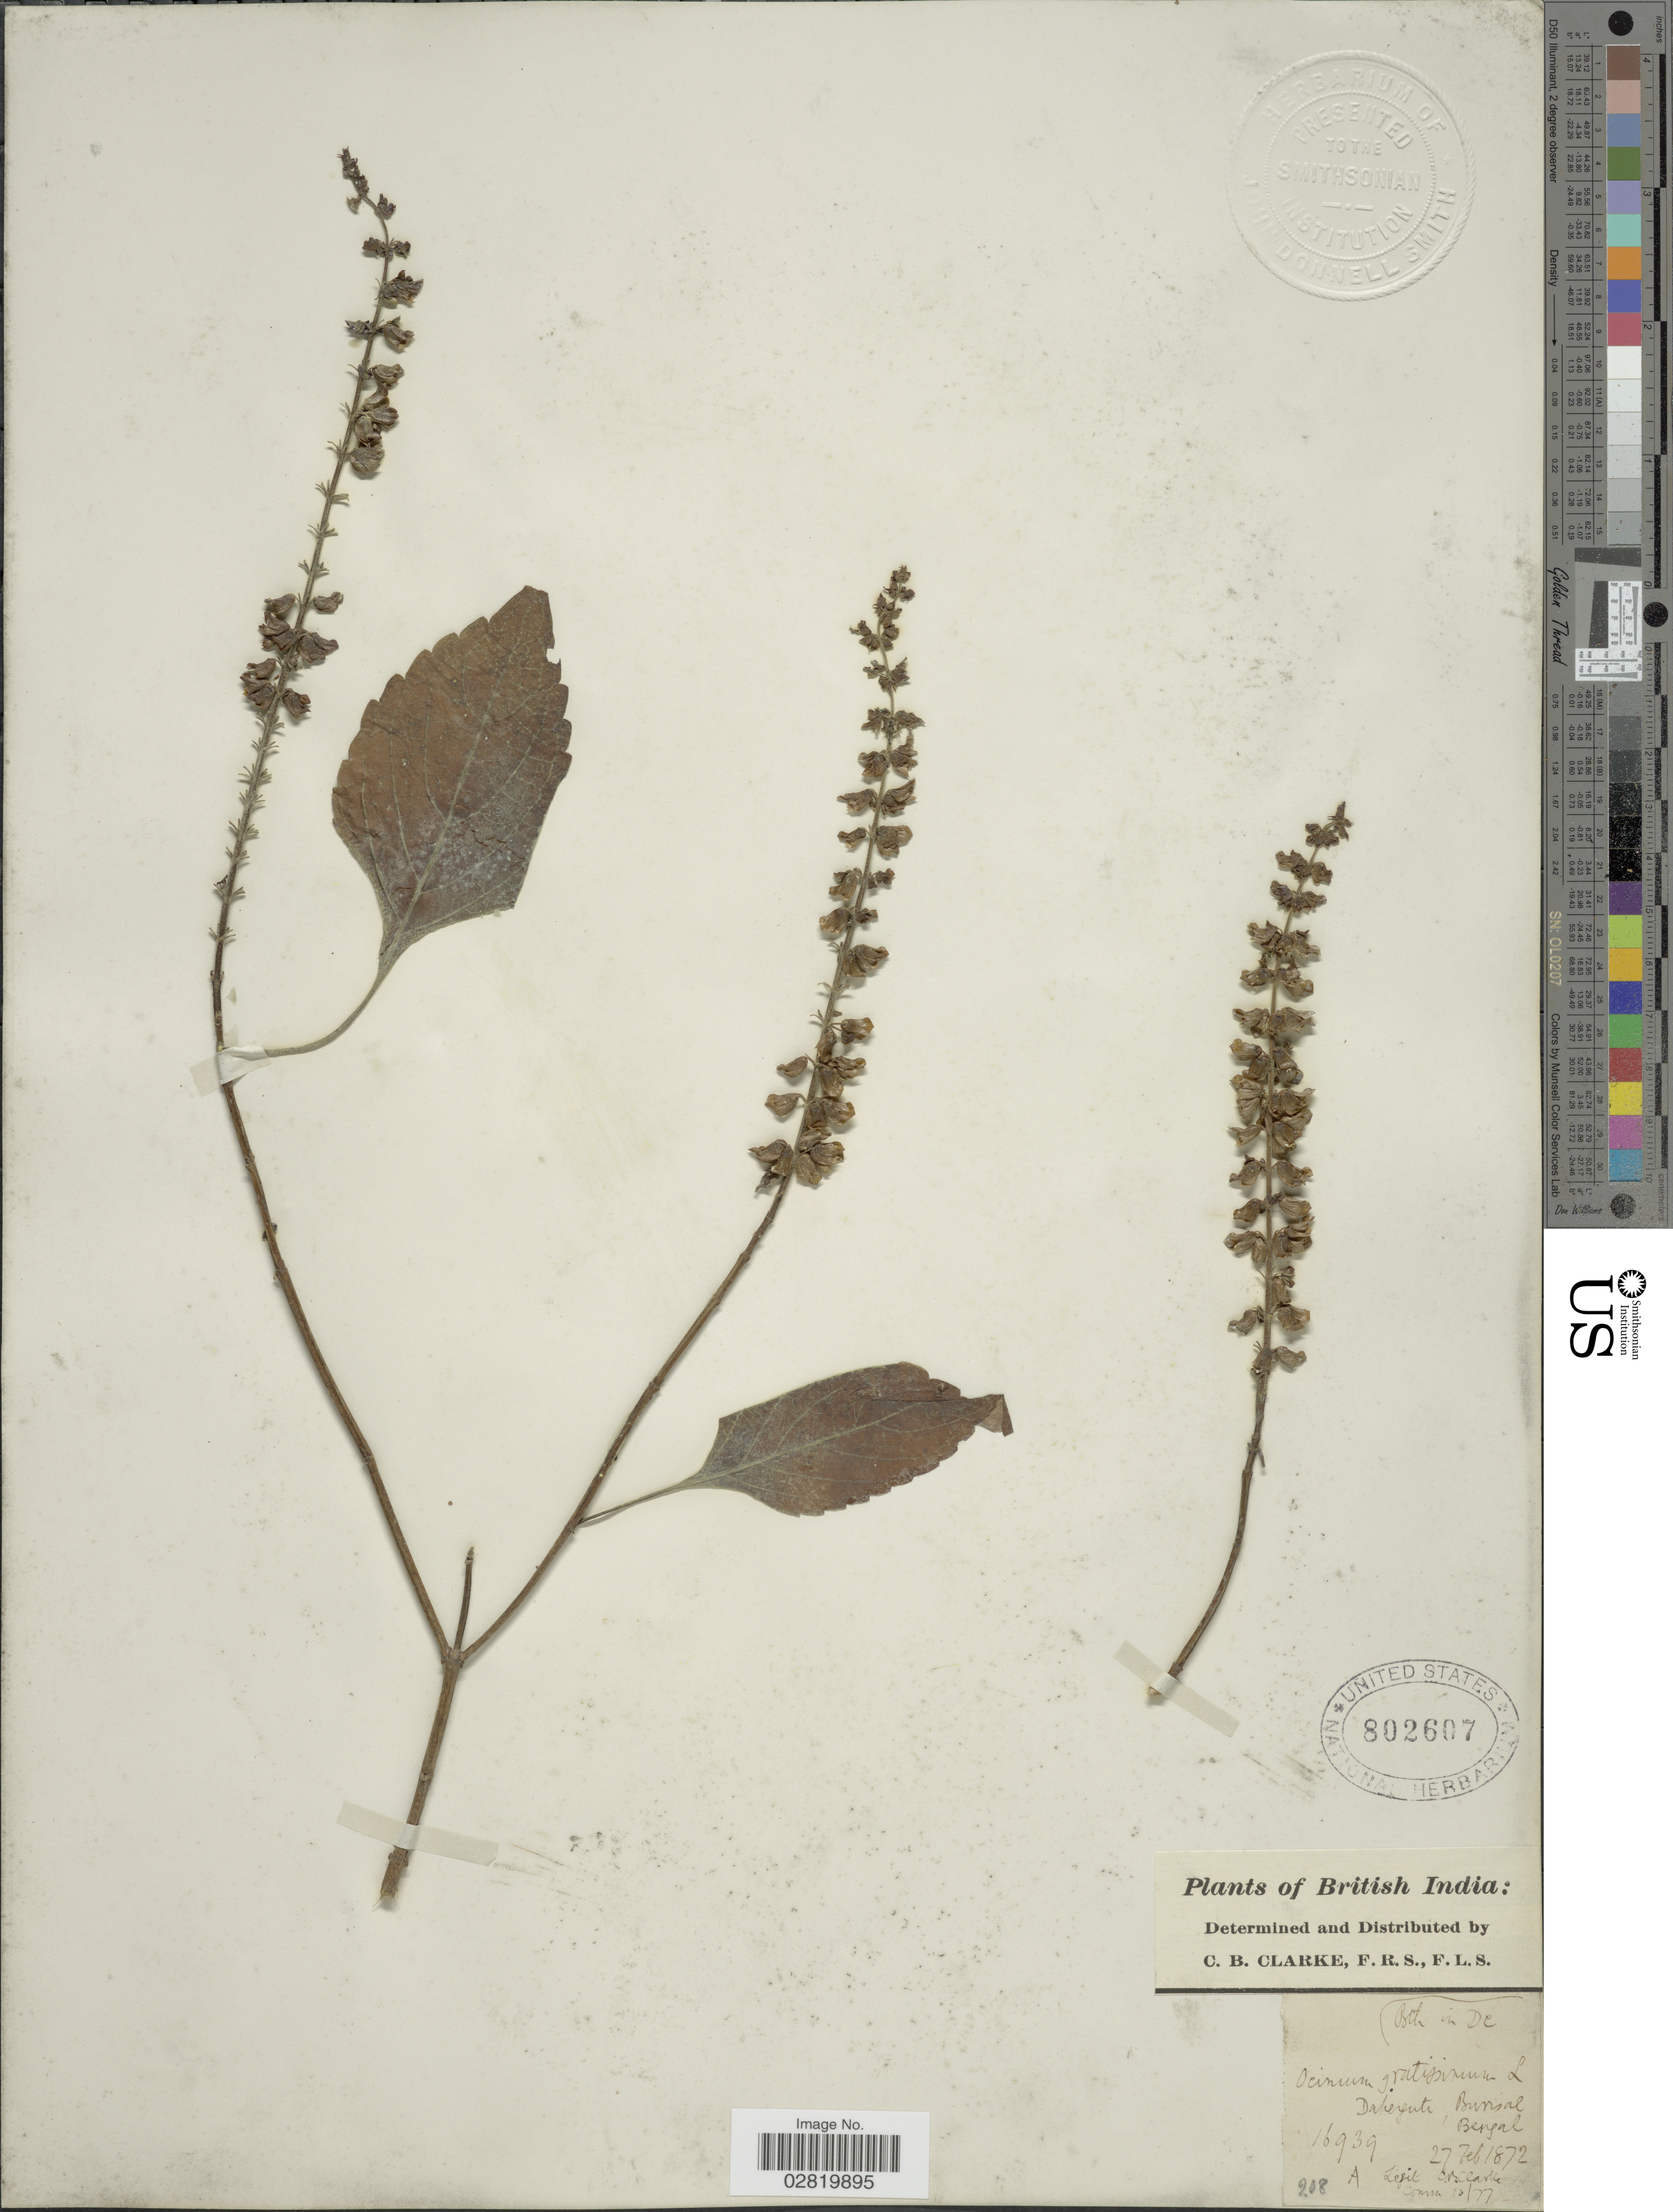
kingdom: Plantae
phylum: Tracheophyta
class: Magnoliopsida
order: Lamiales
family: Lamiaceae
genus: Ocimum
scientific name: Ocimum gratissimum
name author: L.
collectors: C. B. Clarke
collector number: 16939A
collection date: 1872-02-27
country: India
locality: Daberyute [interpreted], Burisal, Bengal, British India.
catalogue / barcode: US 802607